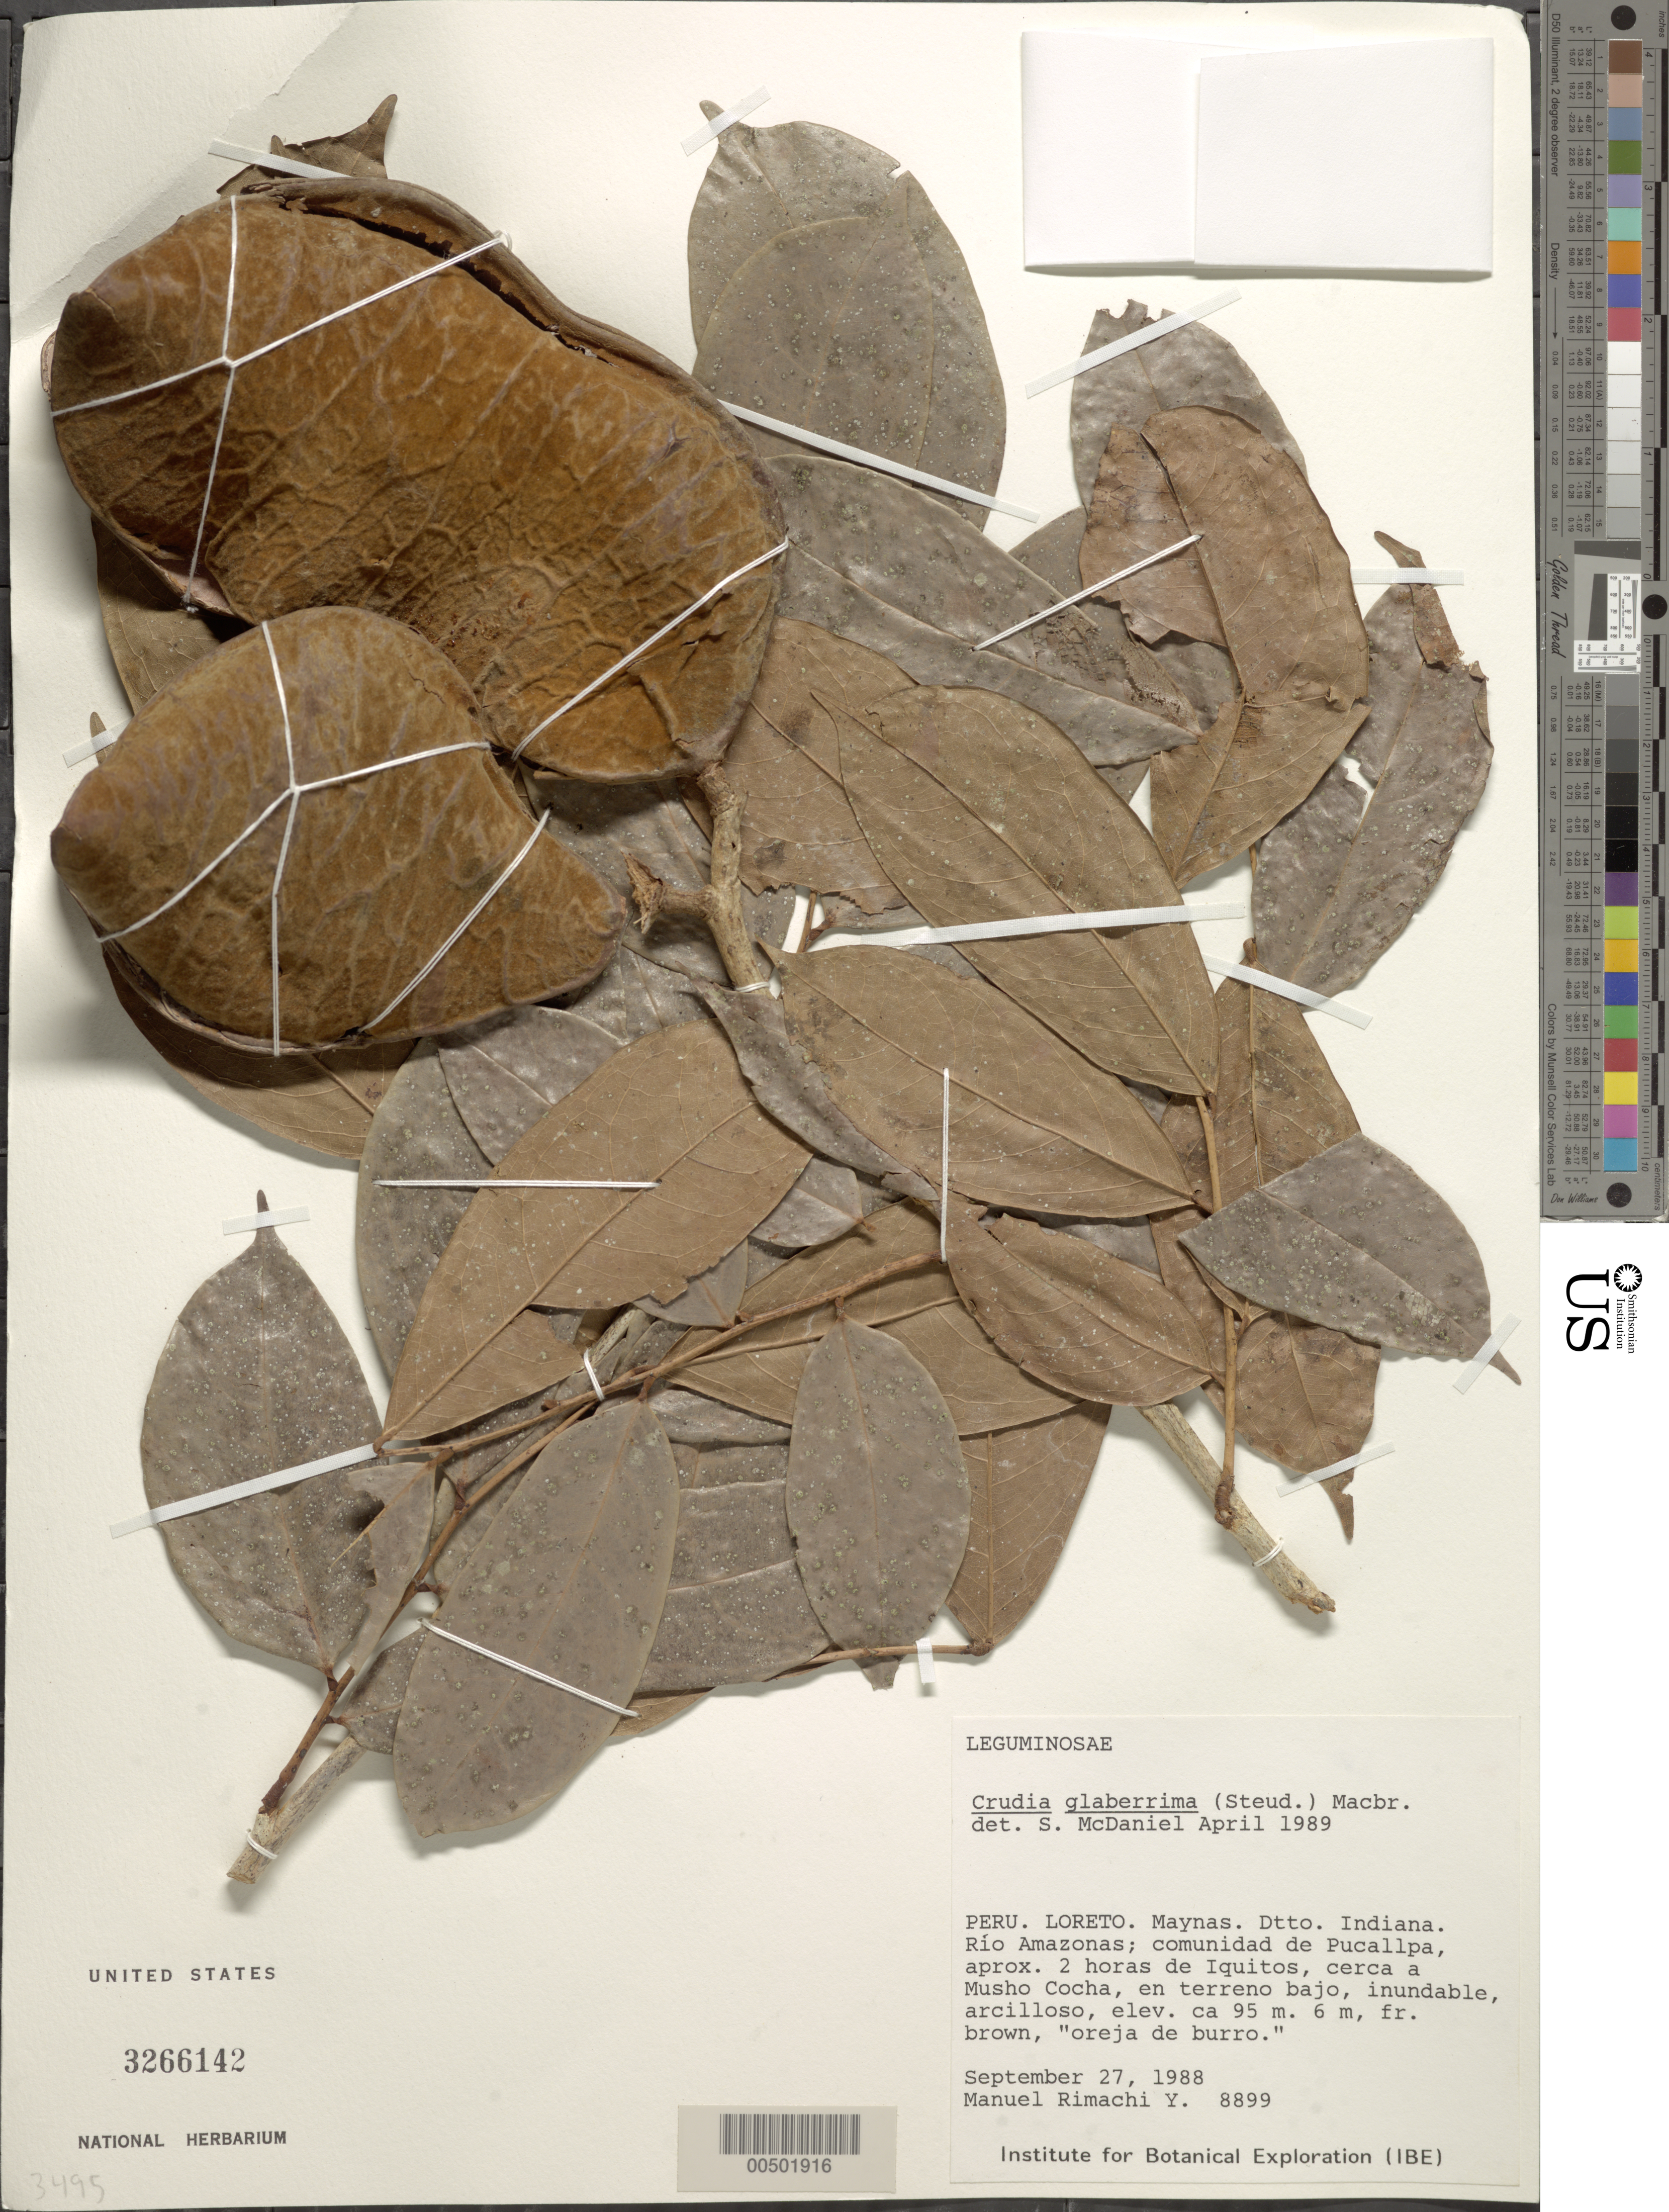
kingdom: Plantae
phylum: Tracheophyta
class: Magnoliopsida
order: Fabales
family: Fabaceae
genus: Crudia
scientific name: Crudia glaberrima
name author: (Steud.) J.F. Macbr.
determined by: McDaniel, Sidney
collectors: M. Rimachi Y.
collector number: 8899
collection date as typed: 27 Sep 1988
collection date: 1988-09-27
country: Peru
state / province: Loreto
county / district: Maynas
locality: Rio amazonas, comunidad de pucallpa, approx 2 hrs de iquitos, cerca a musho cocha, dtto. indiana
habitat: En terreno bajo, inundable, arcilloso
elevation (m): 95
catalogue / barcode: US 3266142